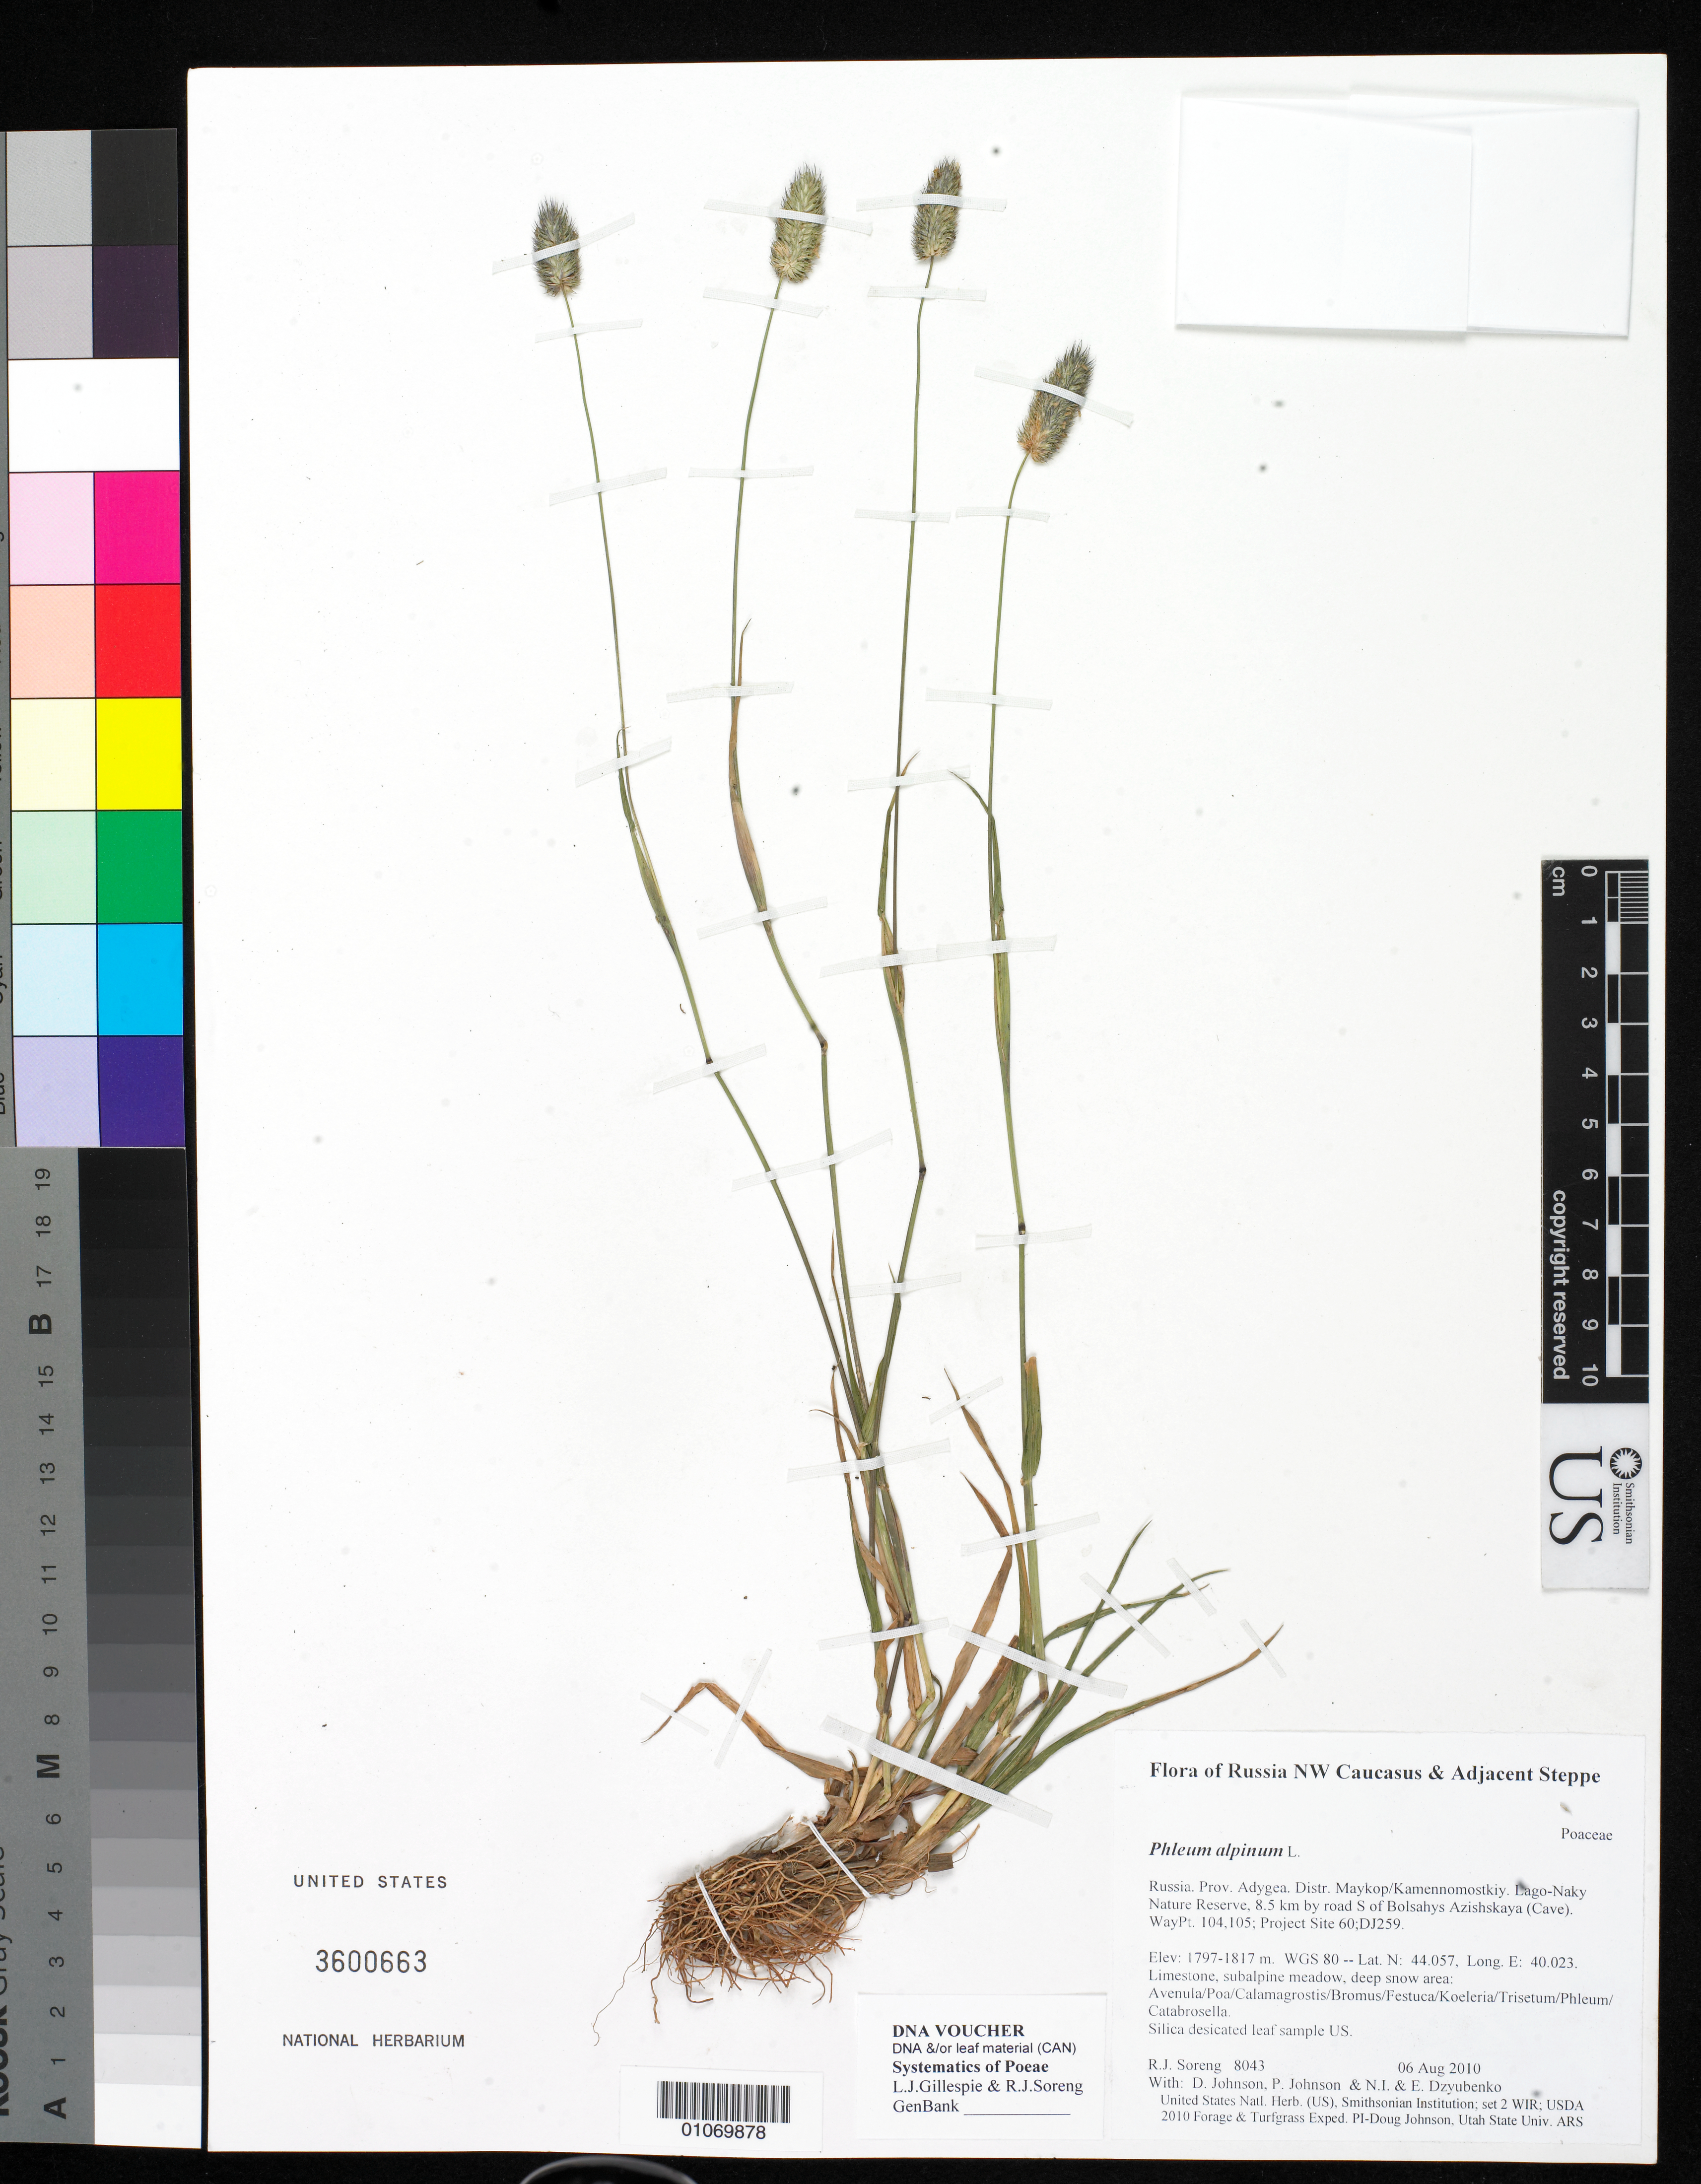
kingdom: Plantae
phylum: Tracheophyta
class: Liliopsida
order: Poales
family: Poaceae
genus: Phleum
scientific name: Phleum alpinum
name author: L.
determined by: Soreng, Robert J., Research Associate (BOT), Smithsonian Institution - National Museum of Natural History (UNITED STATES)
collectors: R. J. Soreng, D. Johnson, P. Johnson, N. Dzyubenko & E. Dzyubenko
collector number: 8043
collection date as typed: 06 Aug 2010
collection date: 2010-08-06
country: Russian Federation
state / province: Adygea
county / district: Maykop/Kamennomostkiy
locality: Lago-Naky Nature Reserve, 8.5 km by road S of Bolsahys Azishskaya (Cave)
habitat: Limestone, subalpine meadow, deep snow area: Avenula/Poa/Calamagrostis/Bromus/Festuca/Koeleria/Trisetum/Phleum/Catabrosella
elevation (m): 1797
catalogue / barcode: US 3600663